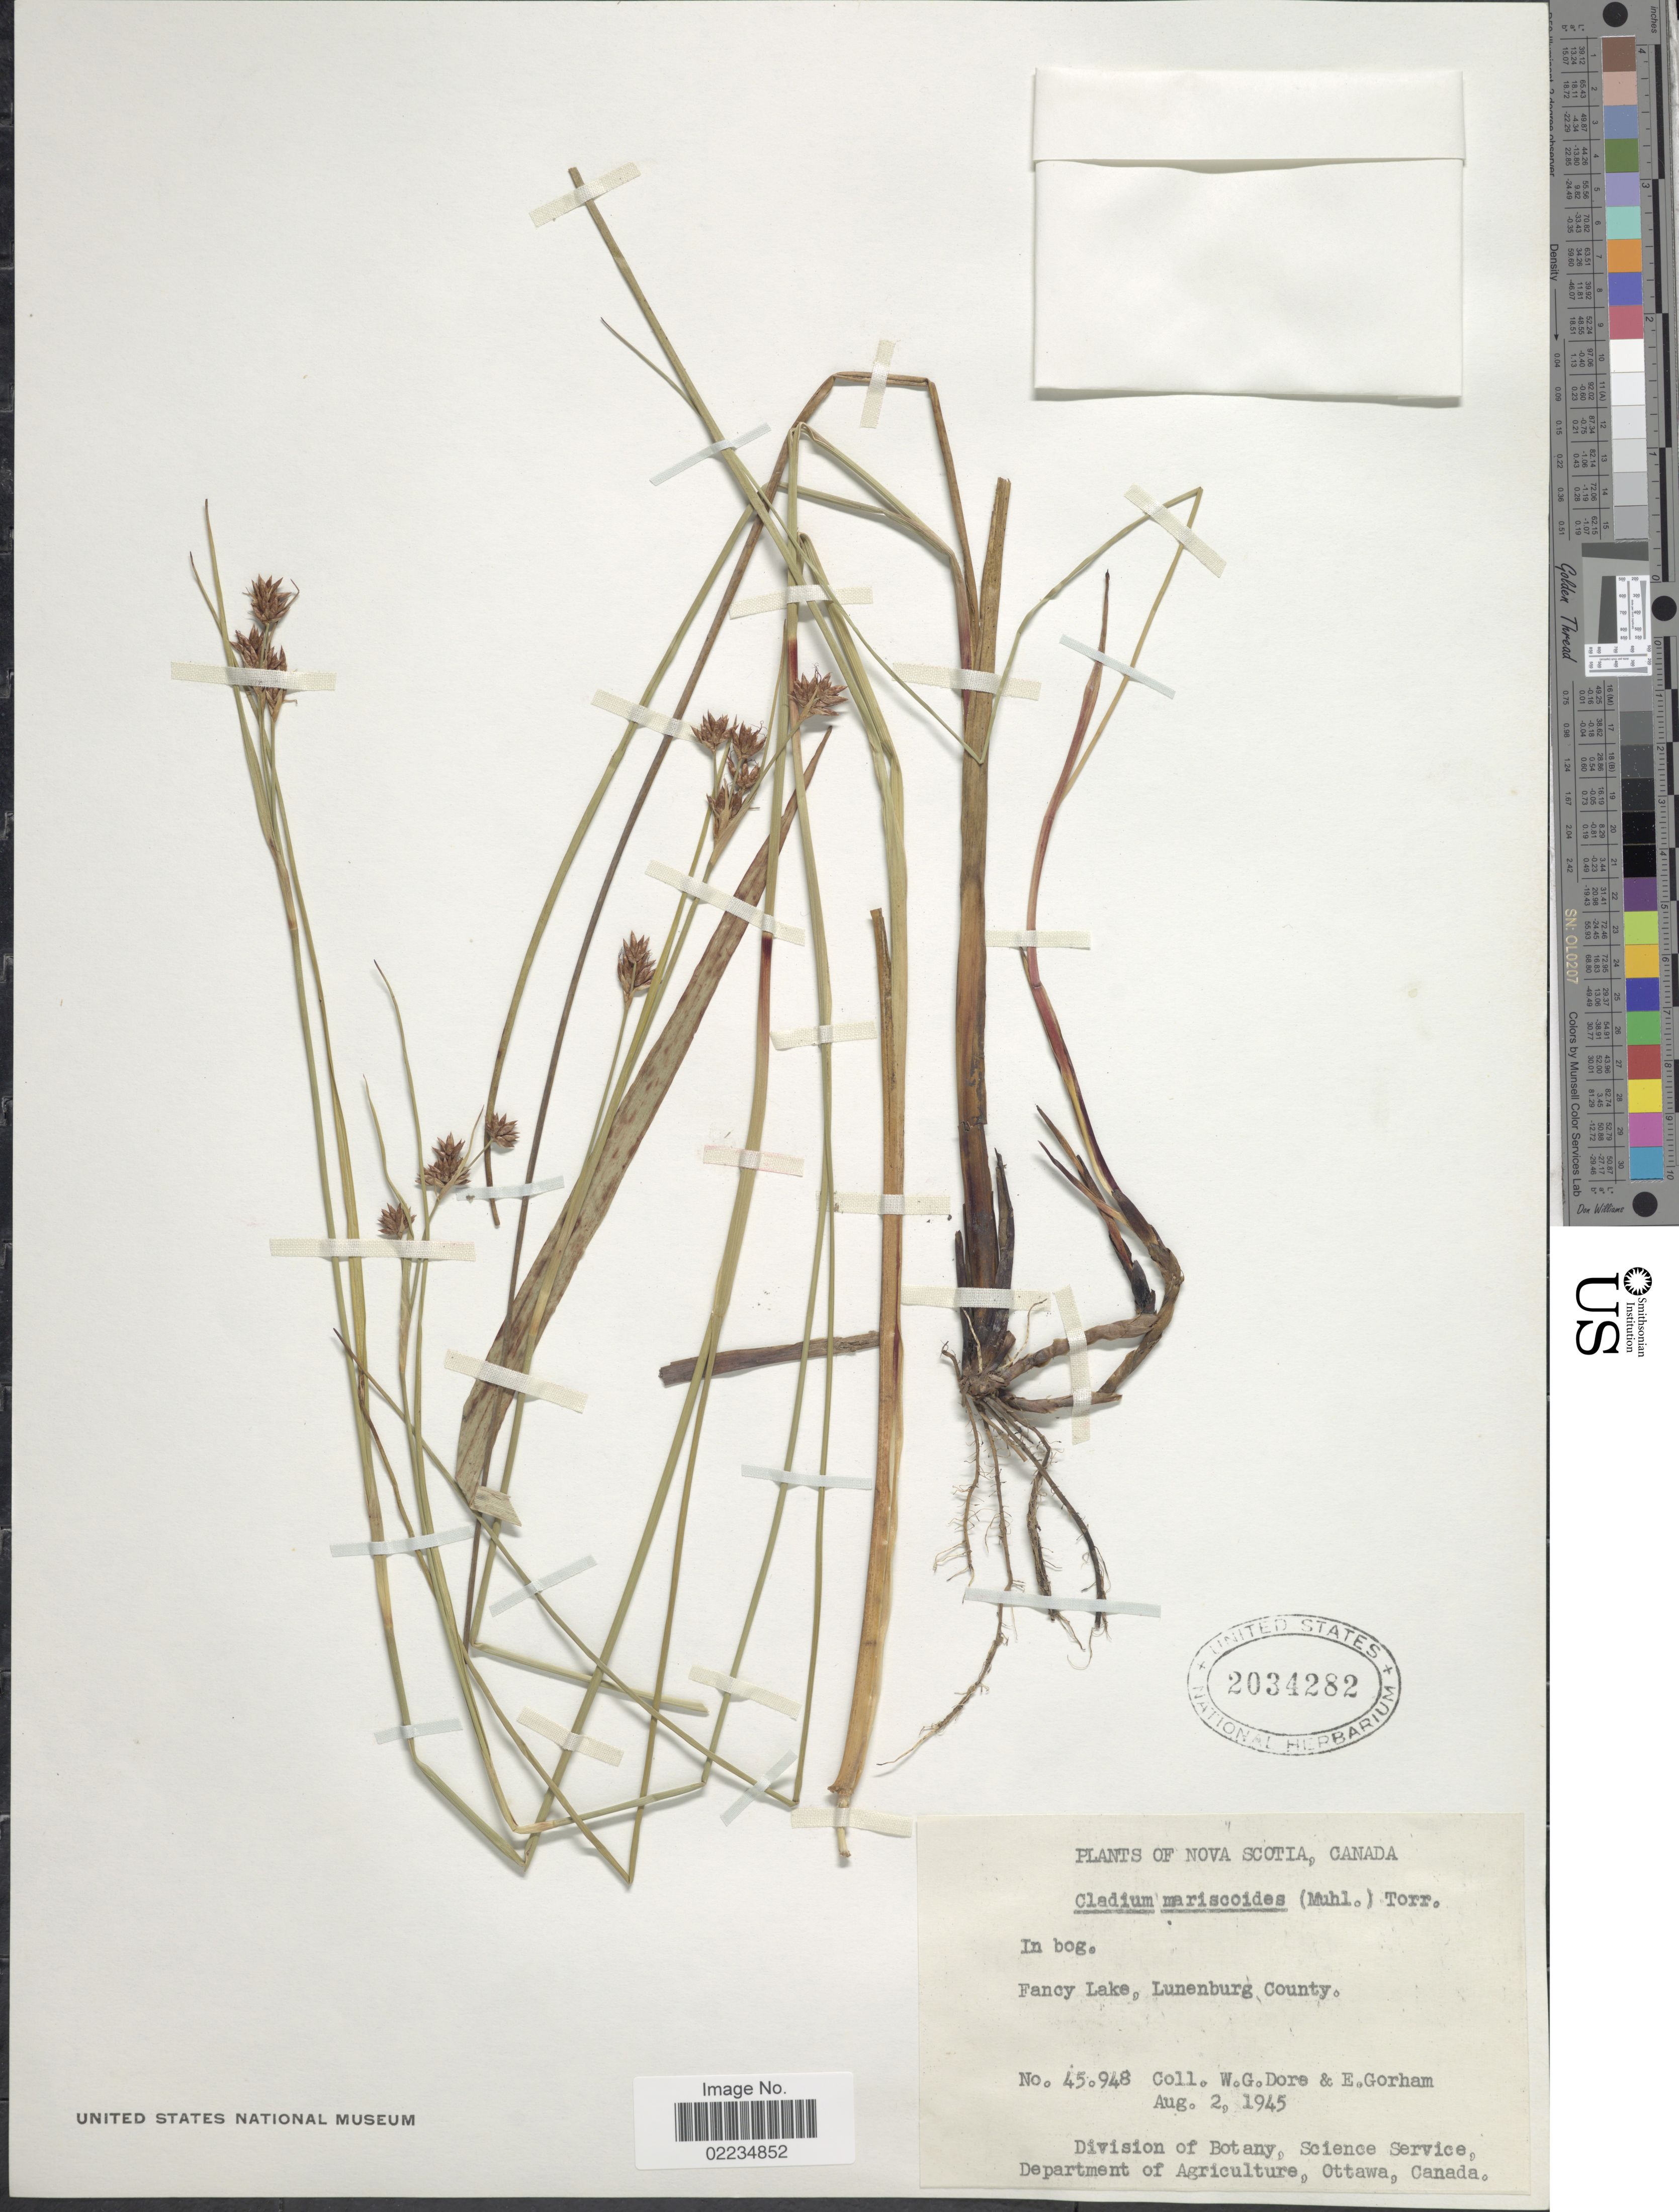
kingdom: Plantae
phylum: Tracheophyta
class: Liliopsida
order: Poales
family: Cyperaceae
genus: Cladium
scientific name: Cladium mariscoides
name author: (Muhl.) Torr.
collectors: W. Dore & E. Gorham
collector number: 45948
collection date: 1945-08-02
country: Canada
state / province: Nova Scotia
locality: Nova Scotia, Canada, Fancy Lake, Lunenburg County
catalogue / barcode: US 2034282